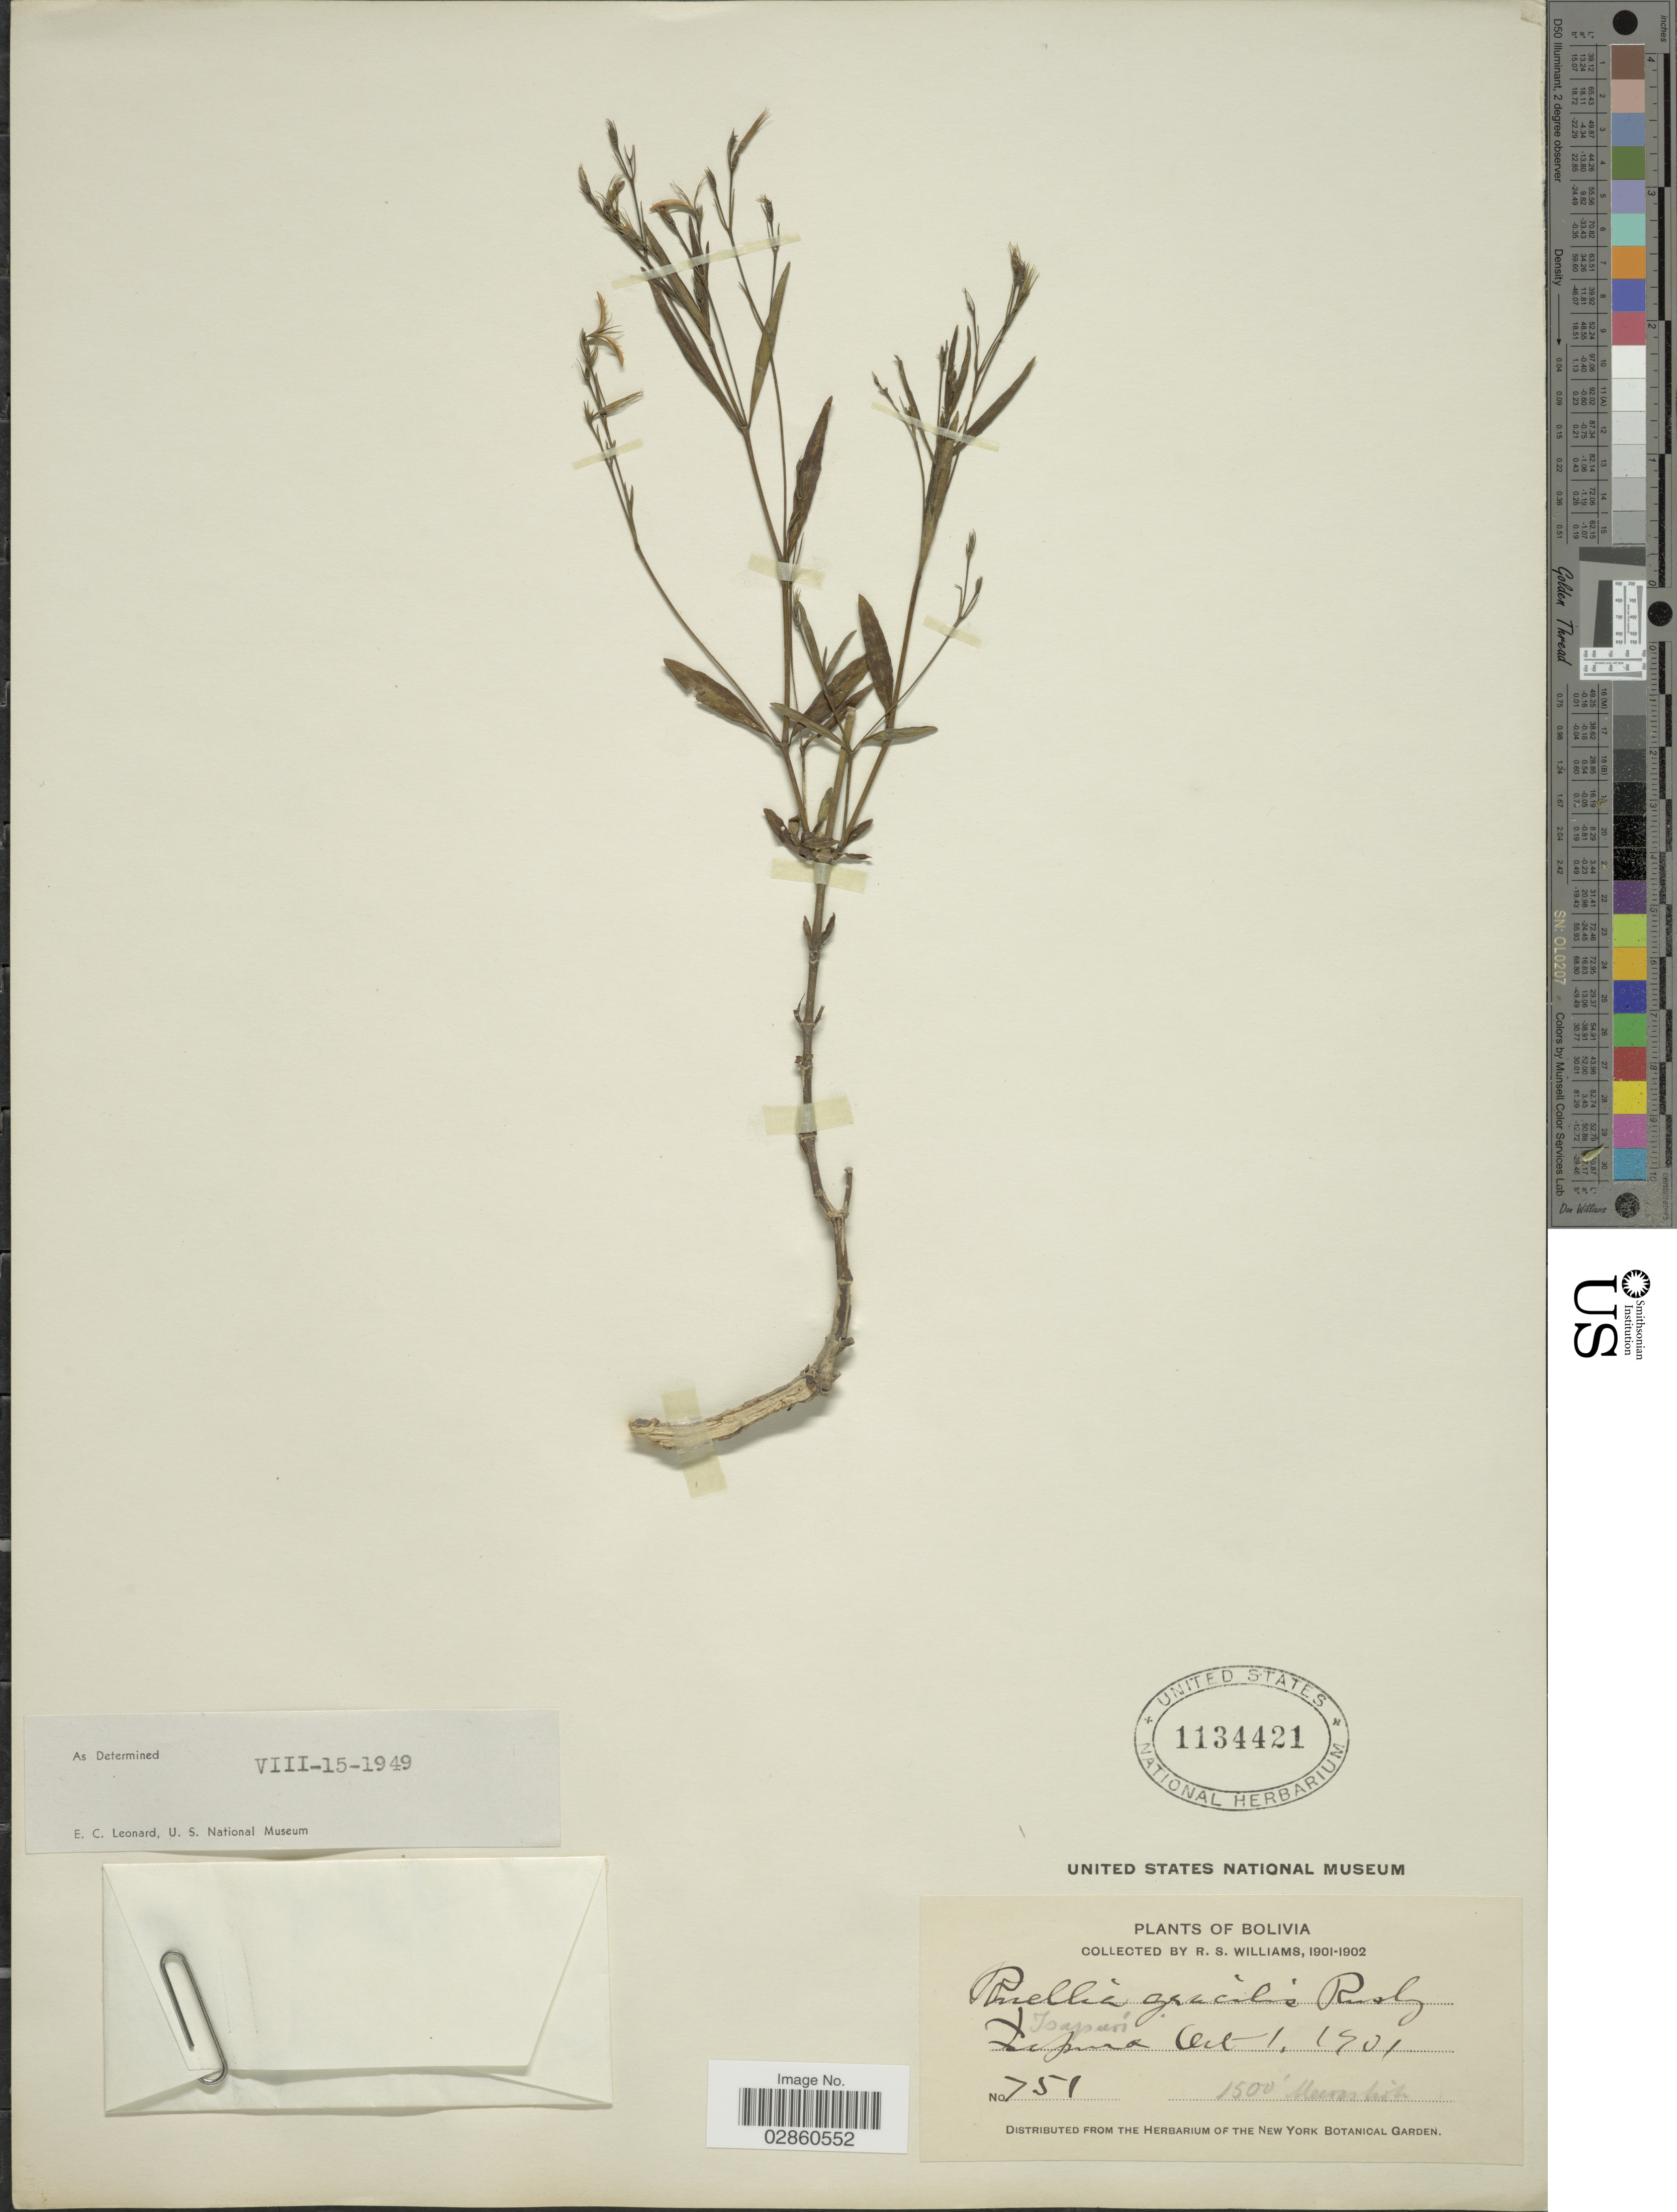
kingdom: Plantae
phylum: Tracheophyta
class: Magnoliopsida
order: Lamiales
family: Acanthaceae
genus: Ruellia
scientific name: Ruellia gracilis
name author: Rusby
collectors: R. S. Williams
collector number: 751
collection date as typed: Oct. 1, 1901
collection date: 1901-10-01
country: Bolivia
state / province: La Páz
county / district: Larecaja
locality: Isupuri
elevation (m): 457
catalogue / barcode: US 1134421